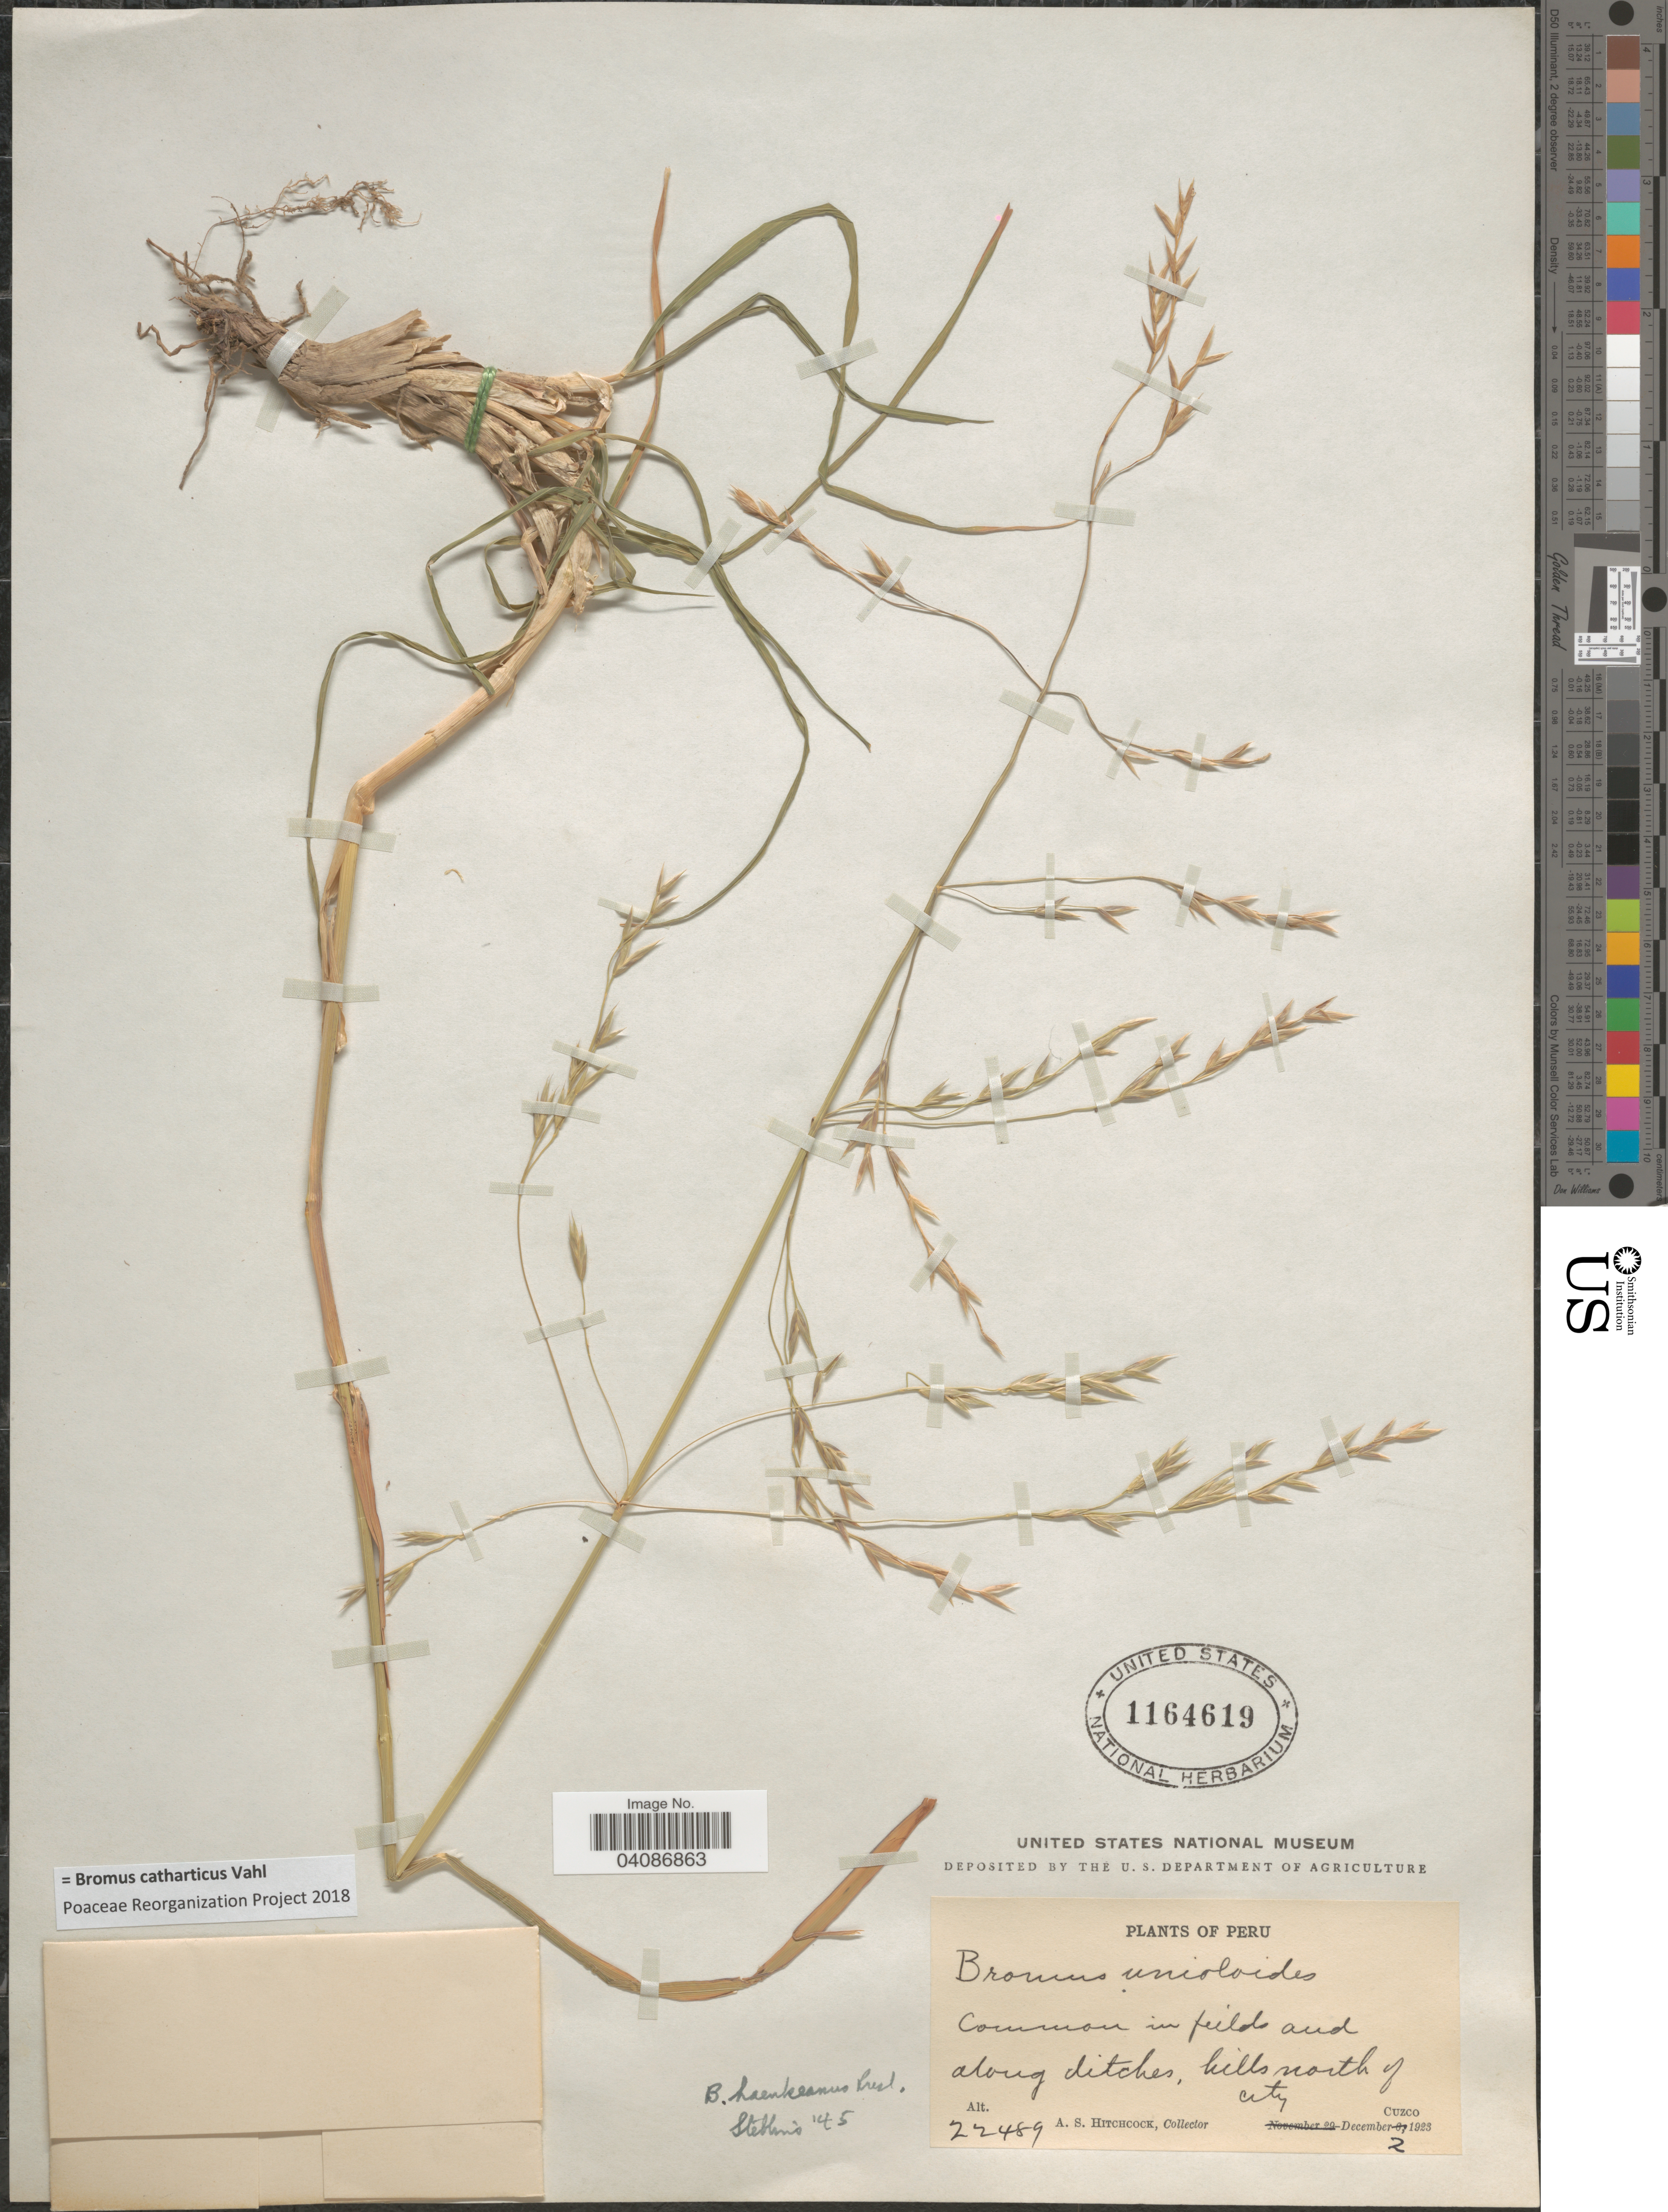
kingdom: Plantae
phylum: Tracheophyta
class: Liliopsida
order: Poales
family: Poaceae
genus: Bromus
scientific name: Bromus catharticus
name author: Vahl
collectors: A. S. Hitchcock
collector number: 22489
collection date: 1923-12-02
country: Peru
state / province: Cusco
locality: Hills north of city. Cuzco.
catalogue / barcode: US 1164619